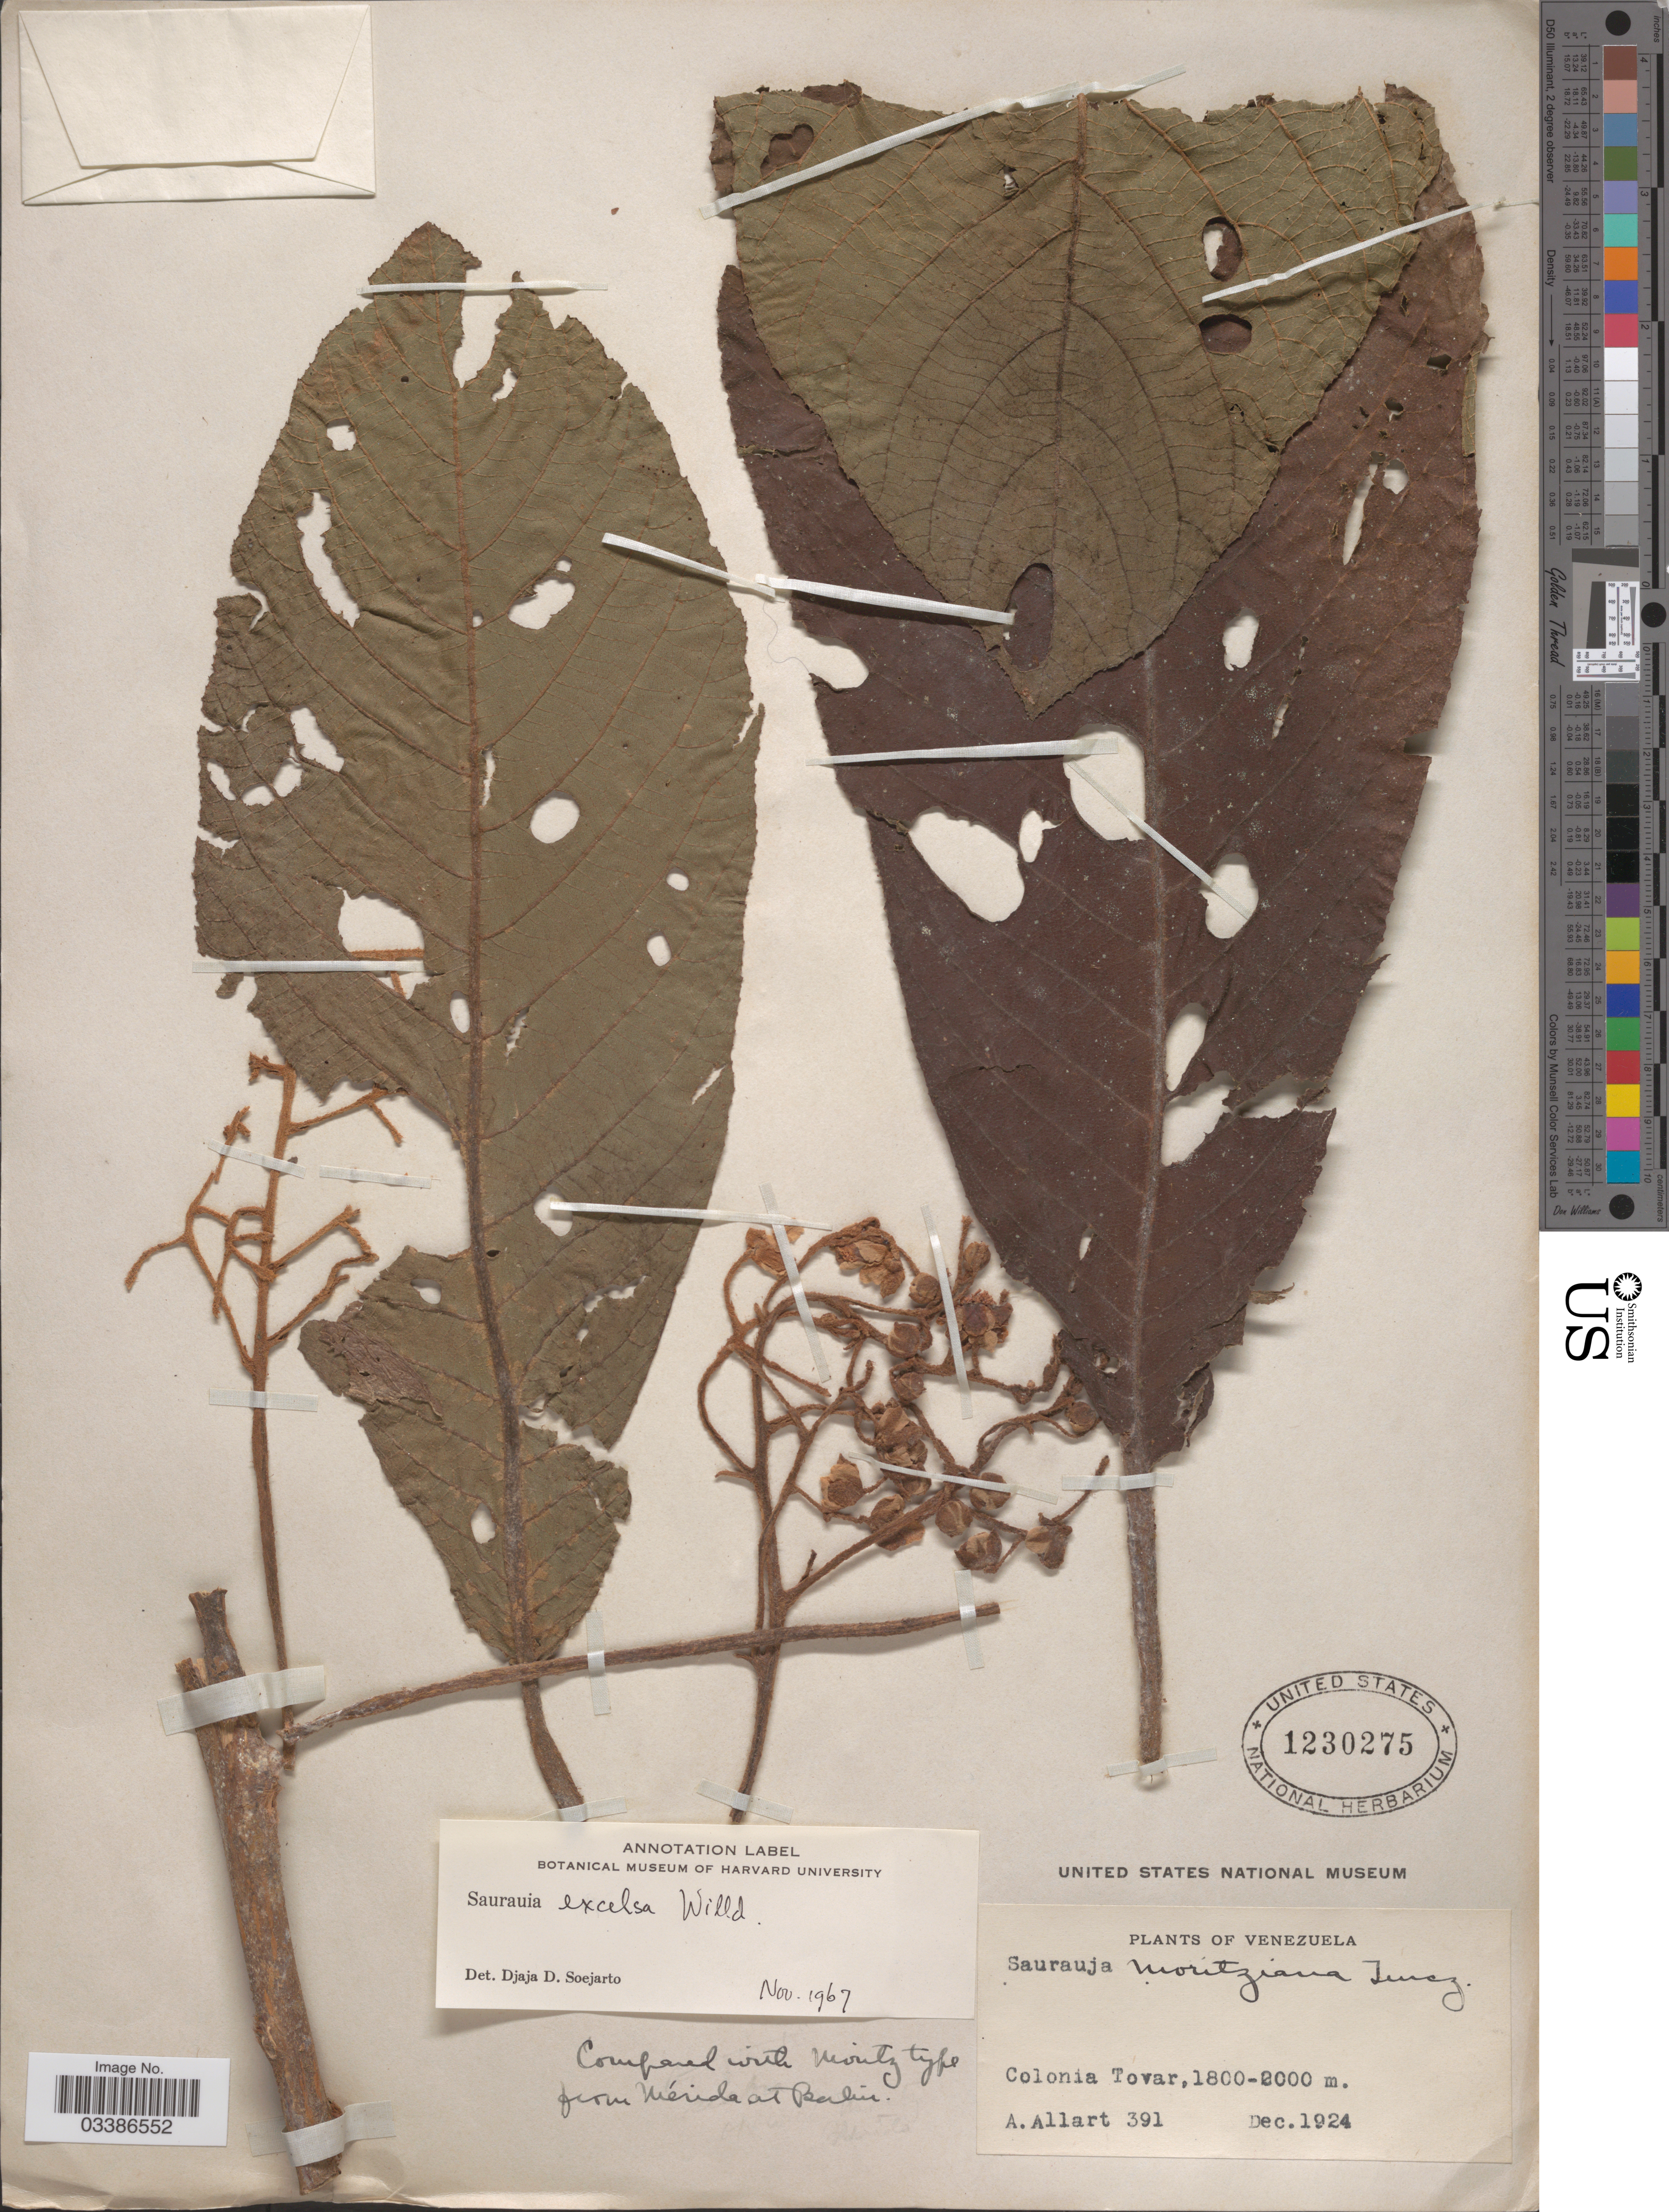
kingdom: Plantae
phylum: Tracheophyta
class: Magnoliopsida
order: Ericales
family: Actinidiaceae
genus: Saurauia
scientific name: Saurauia excelsa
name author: Willd.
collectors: A. Allart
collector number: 391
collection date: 1924-12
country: Venezuela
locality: Colonia Tovar.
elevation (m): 1800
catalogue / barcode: US 1230275